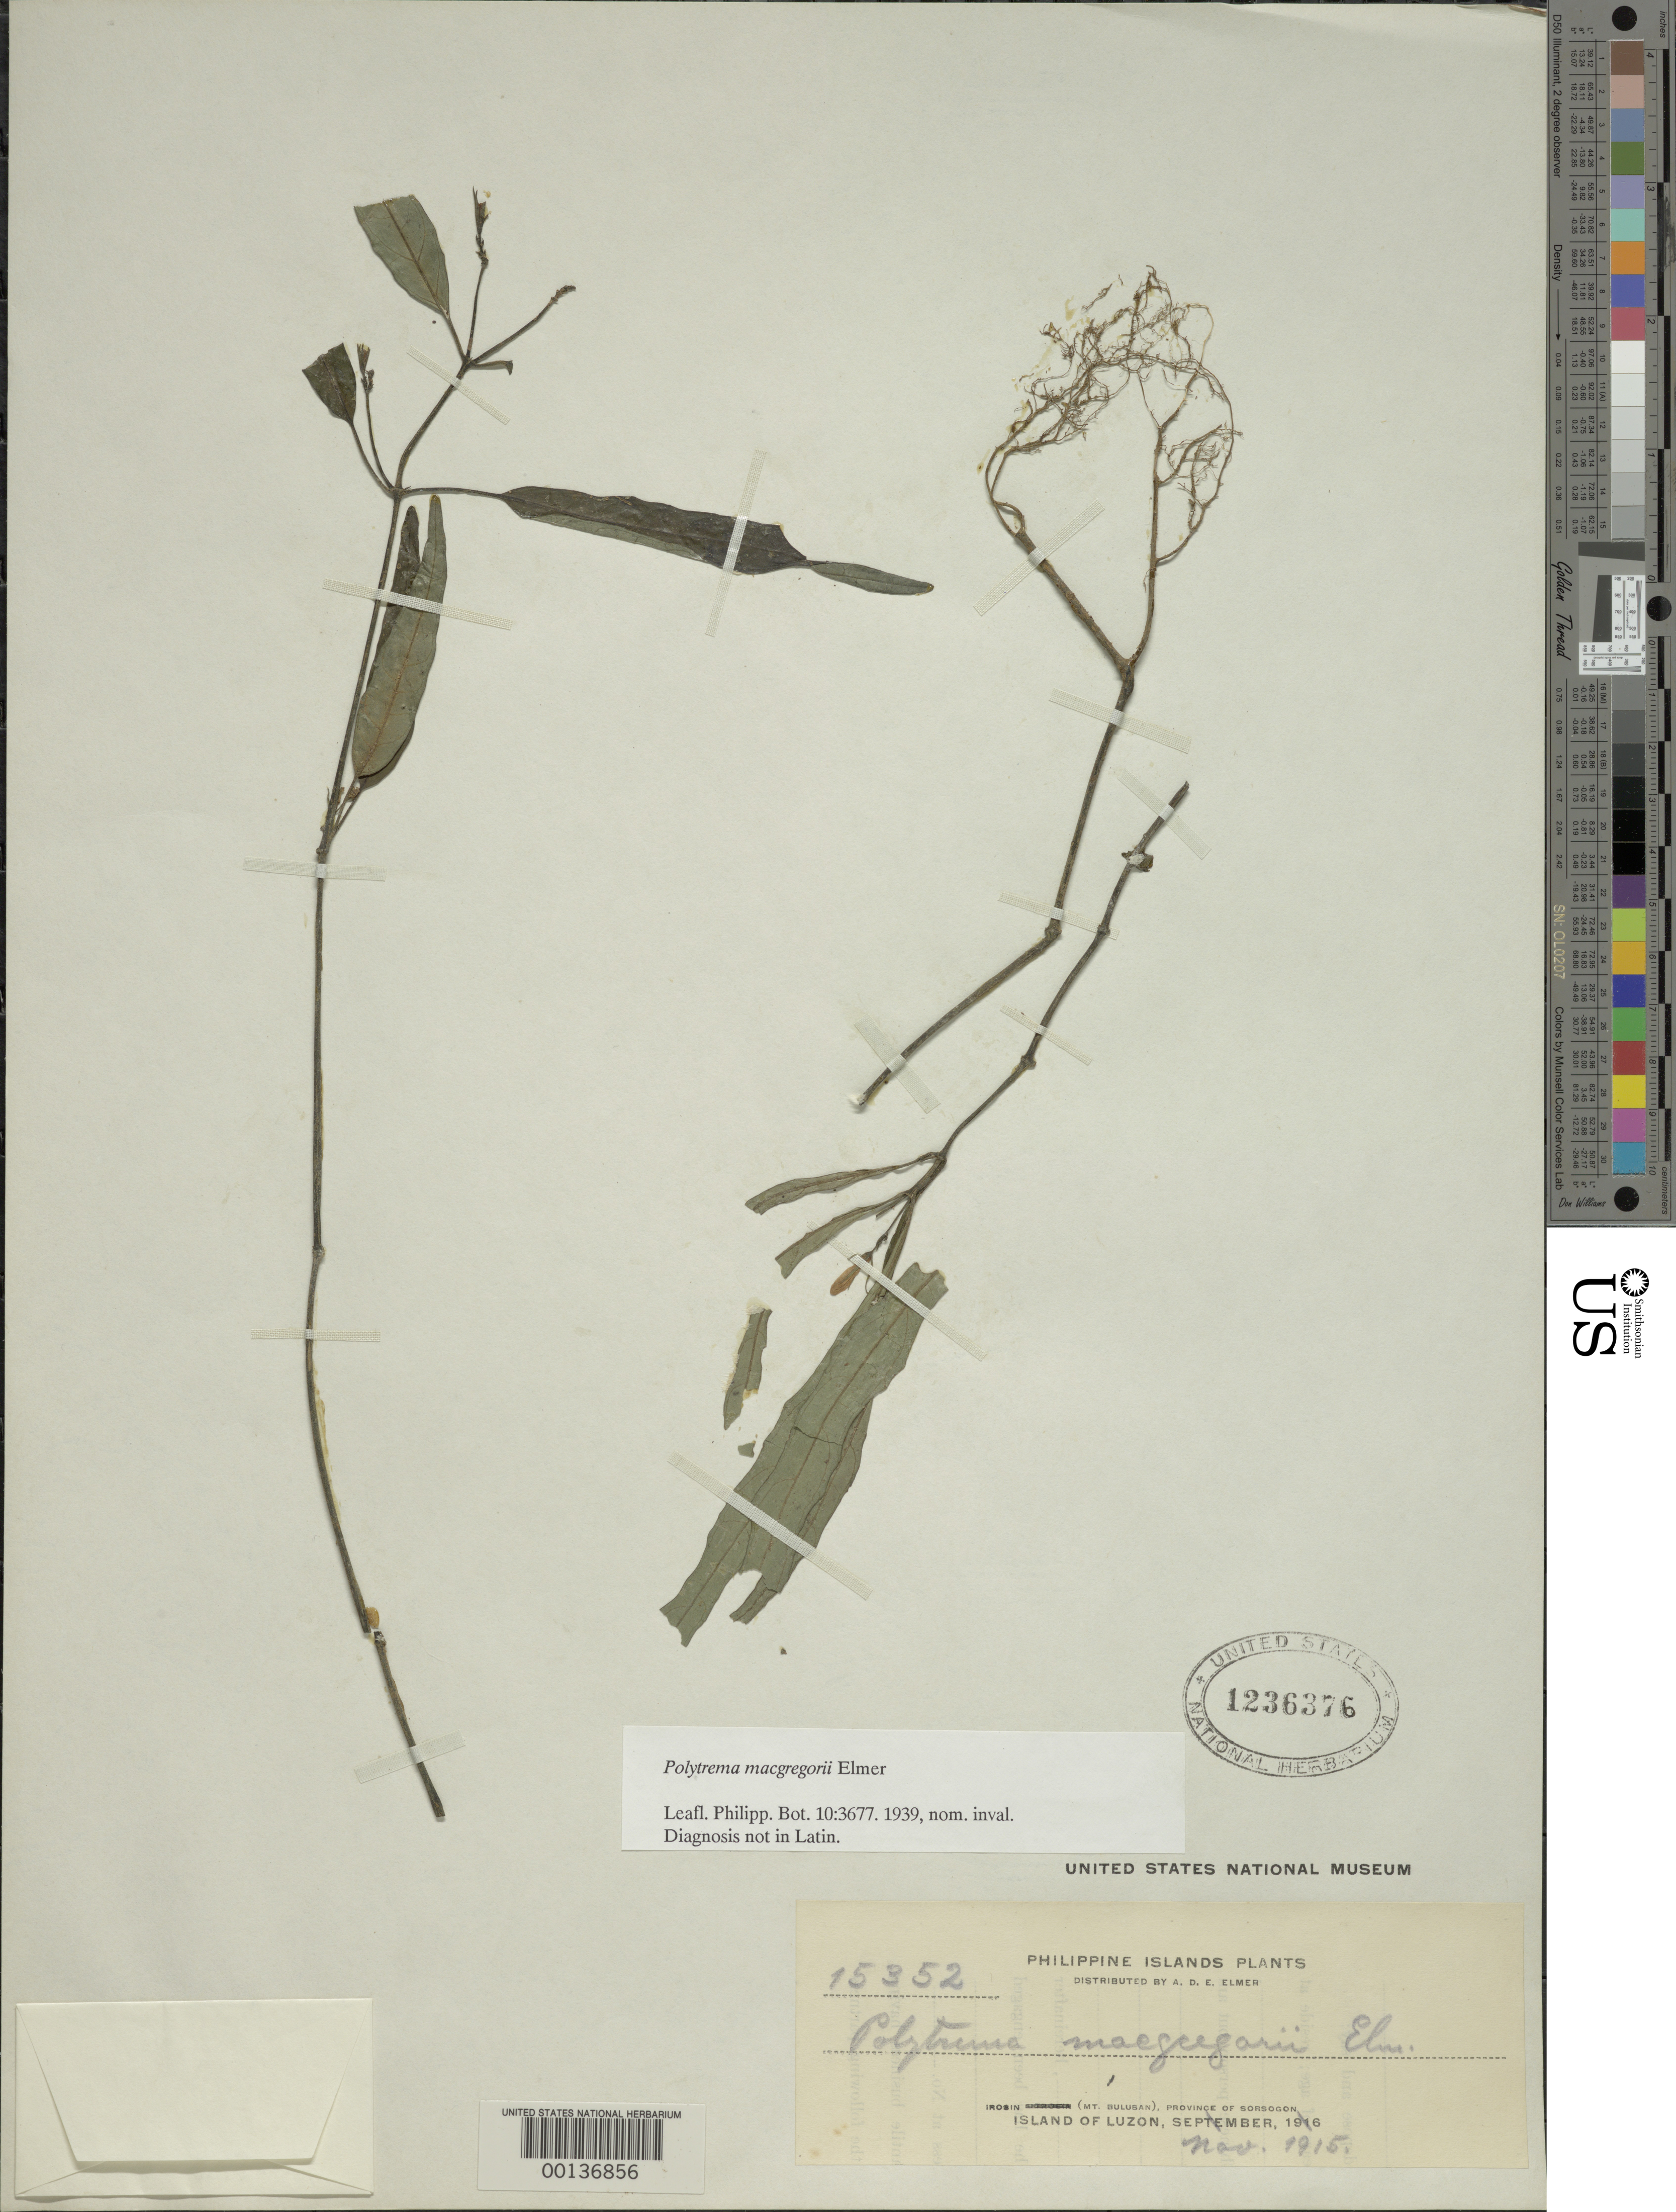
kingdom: Plantae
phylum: Tracheophyta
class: Magnoliopsida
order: Lamiales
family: Acanthaceae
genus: Polytrema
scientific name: Polytrema macgregorii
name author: Elmer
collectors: A. D. E. Elmer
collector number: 15353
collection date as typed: Nov 1915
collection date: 1915-11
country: Philippines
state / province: Bicol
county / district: Sorsogon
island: Luzon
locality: Irosin, Mt. Bulusan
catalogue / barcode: US 1236376